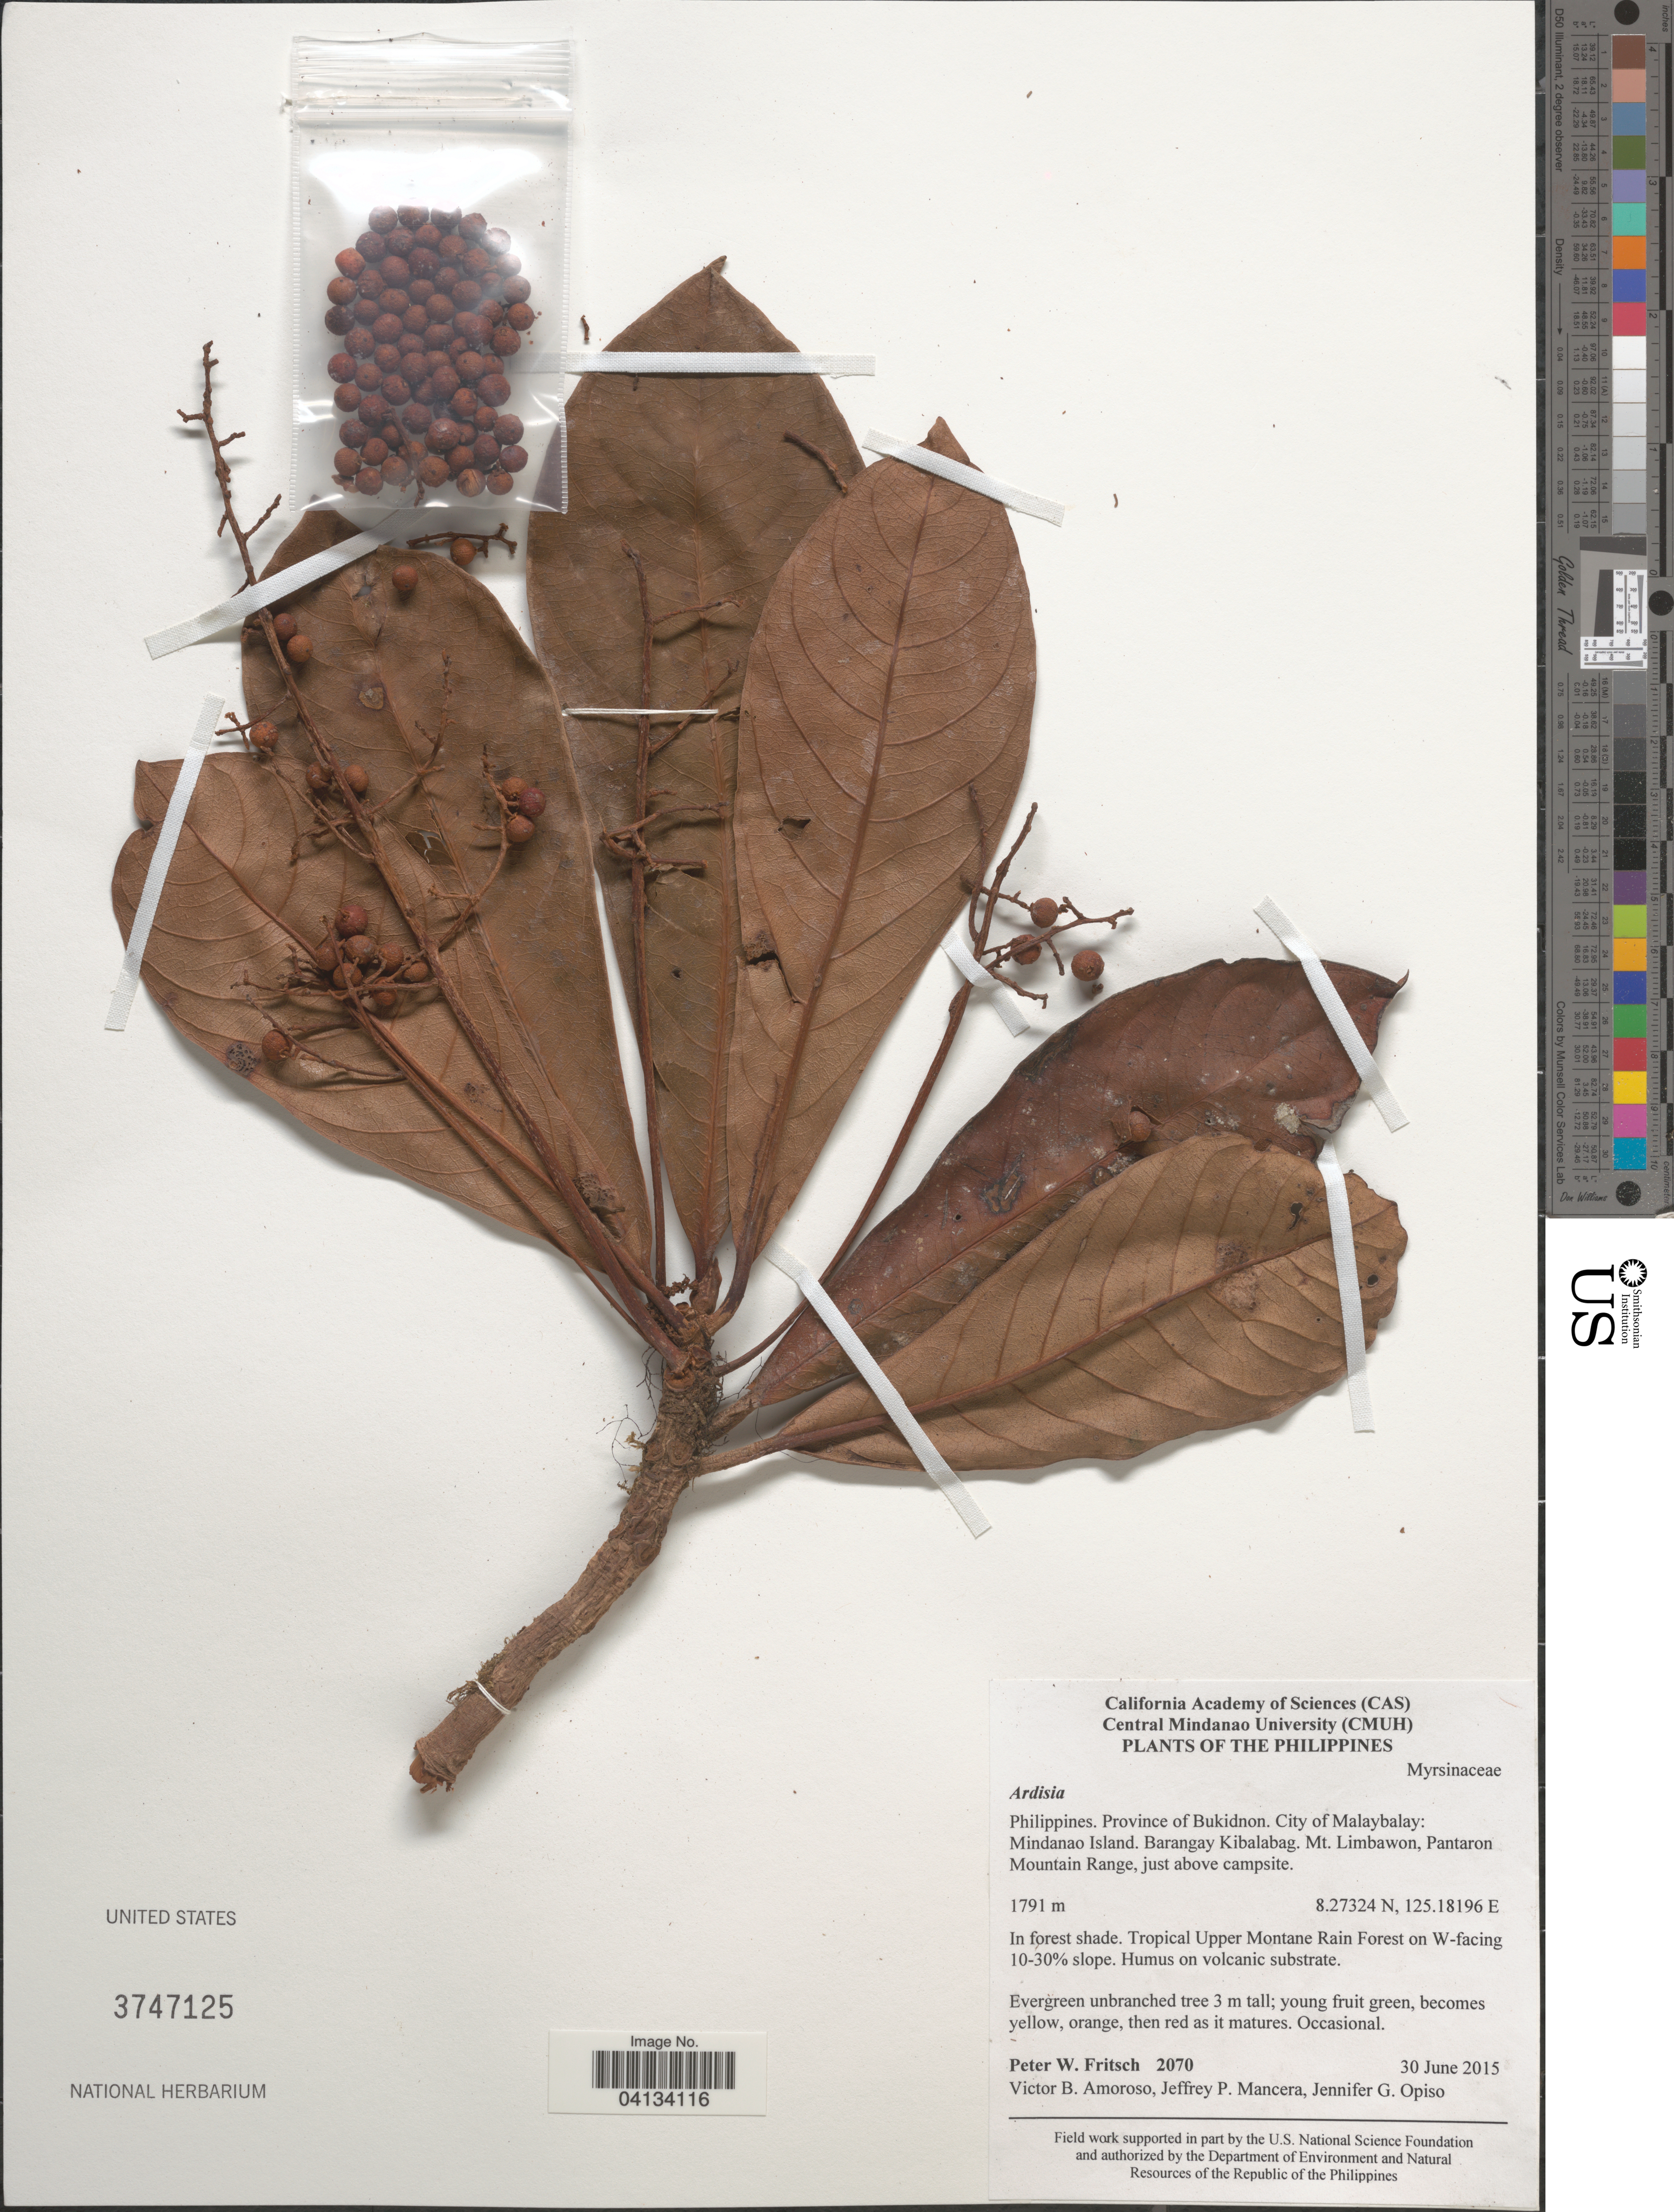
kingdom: Plantae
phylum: Tracheophyta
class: Magnoliopsida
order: Ericales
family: Primulaceae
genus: Ardisia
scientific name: Ardisia sp.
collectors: P. W. Fritsch, V. Amoroso, J. Mancera & J. Opiso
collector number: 2070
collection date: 2015-06-30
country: Philippines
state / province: Northern Mindanao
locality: Province of Bukidnon. City of Malaybalay: Mindanao Island. Barangay Kibalabag. Mt. Limbawon, Pantaron Mountain Range, just above campsite. Tropical Upper Montane Rain Forest on W-facing 10-30% slope.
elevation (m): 1791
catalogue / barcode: US 3747125